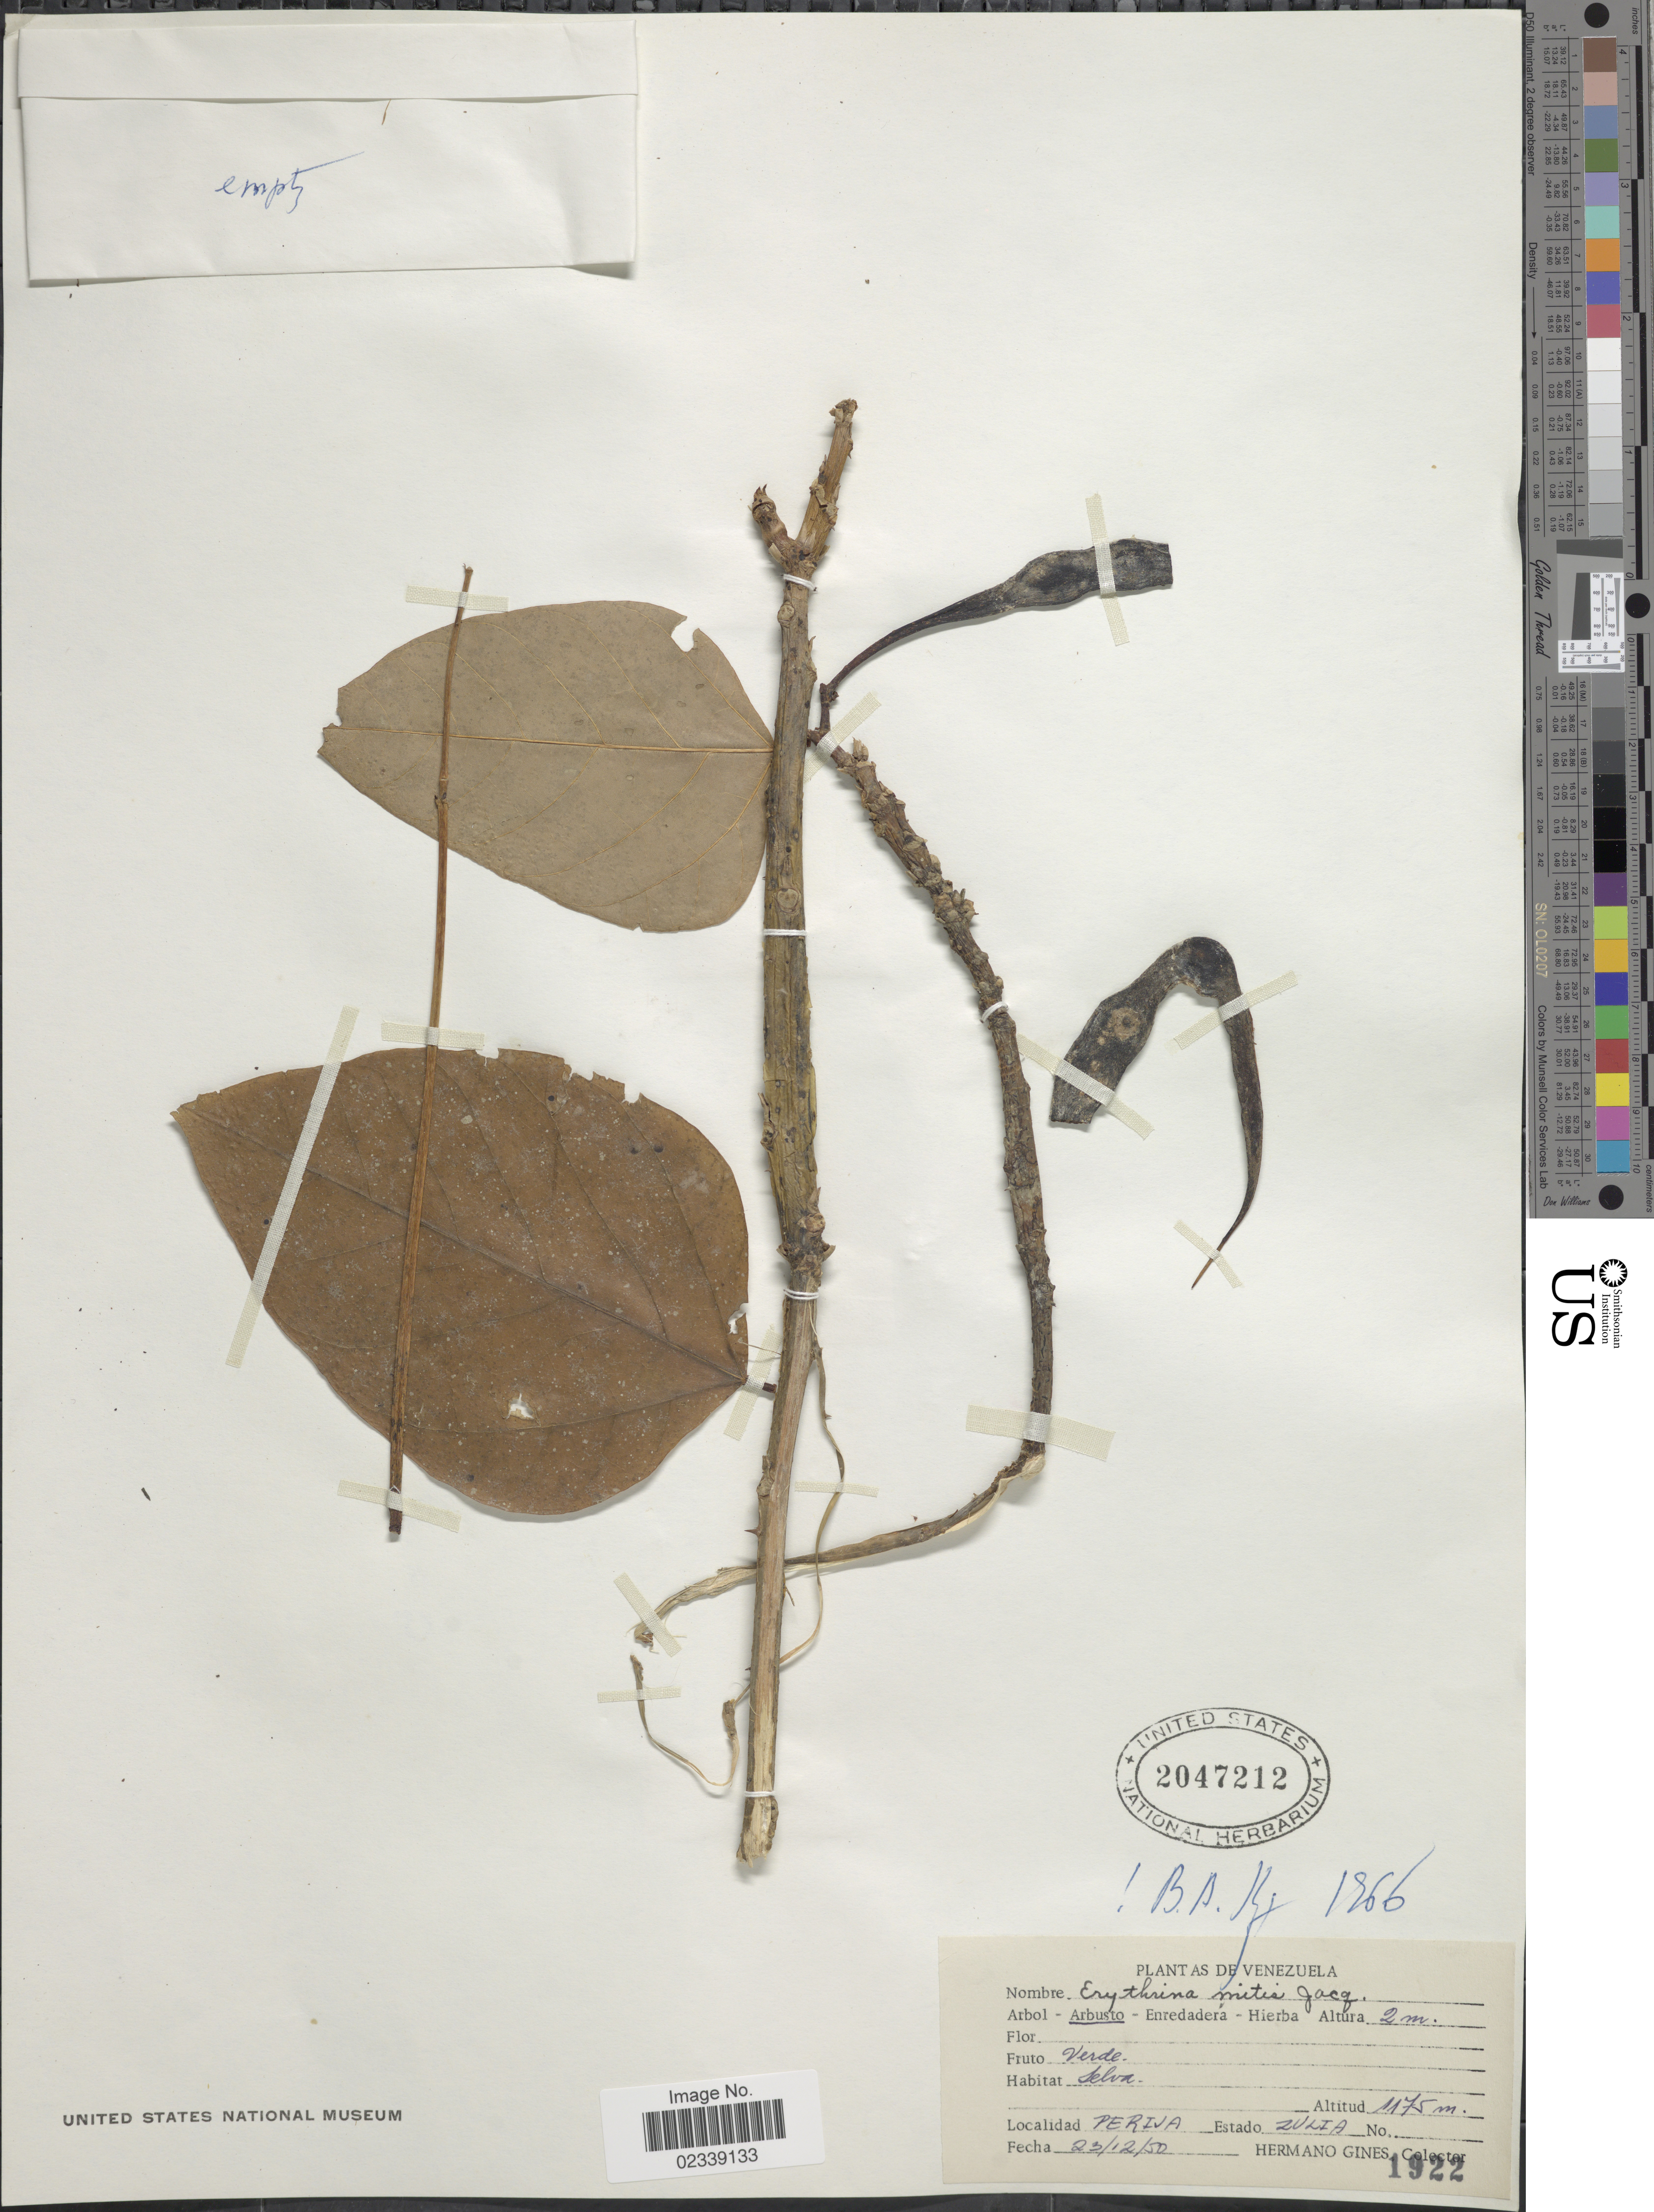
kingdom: Plantae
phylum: Tracheophyta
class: Magnoliopsida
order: Fabales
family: Fabaceae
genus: Erythrina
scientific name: Erythrina mitis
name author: Jacq.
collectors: Bro. Gines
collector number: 1922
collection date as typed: Transcribed d/m/y: 23/12/50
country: Venezuela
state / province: Zulia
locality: Perija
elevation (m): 1175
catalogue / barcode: US 2047212